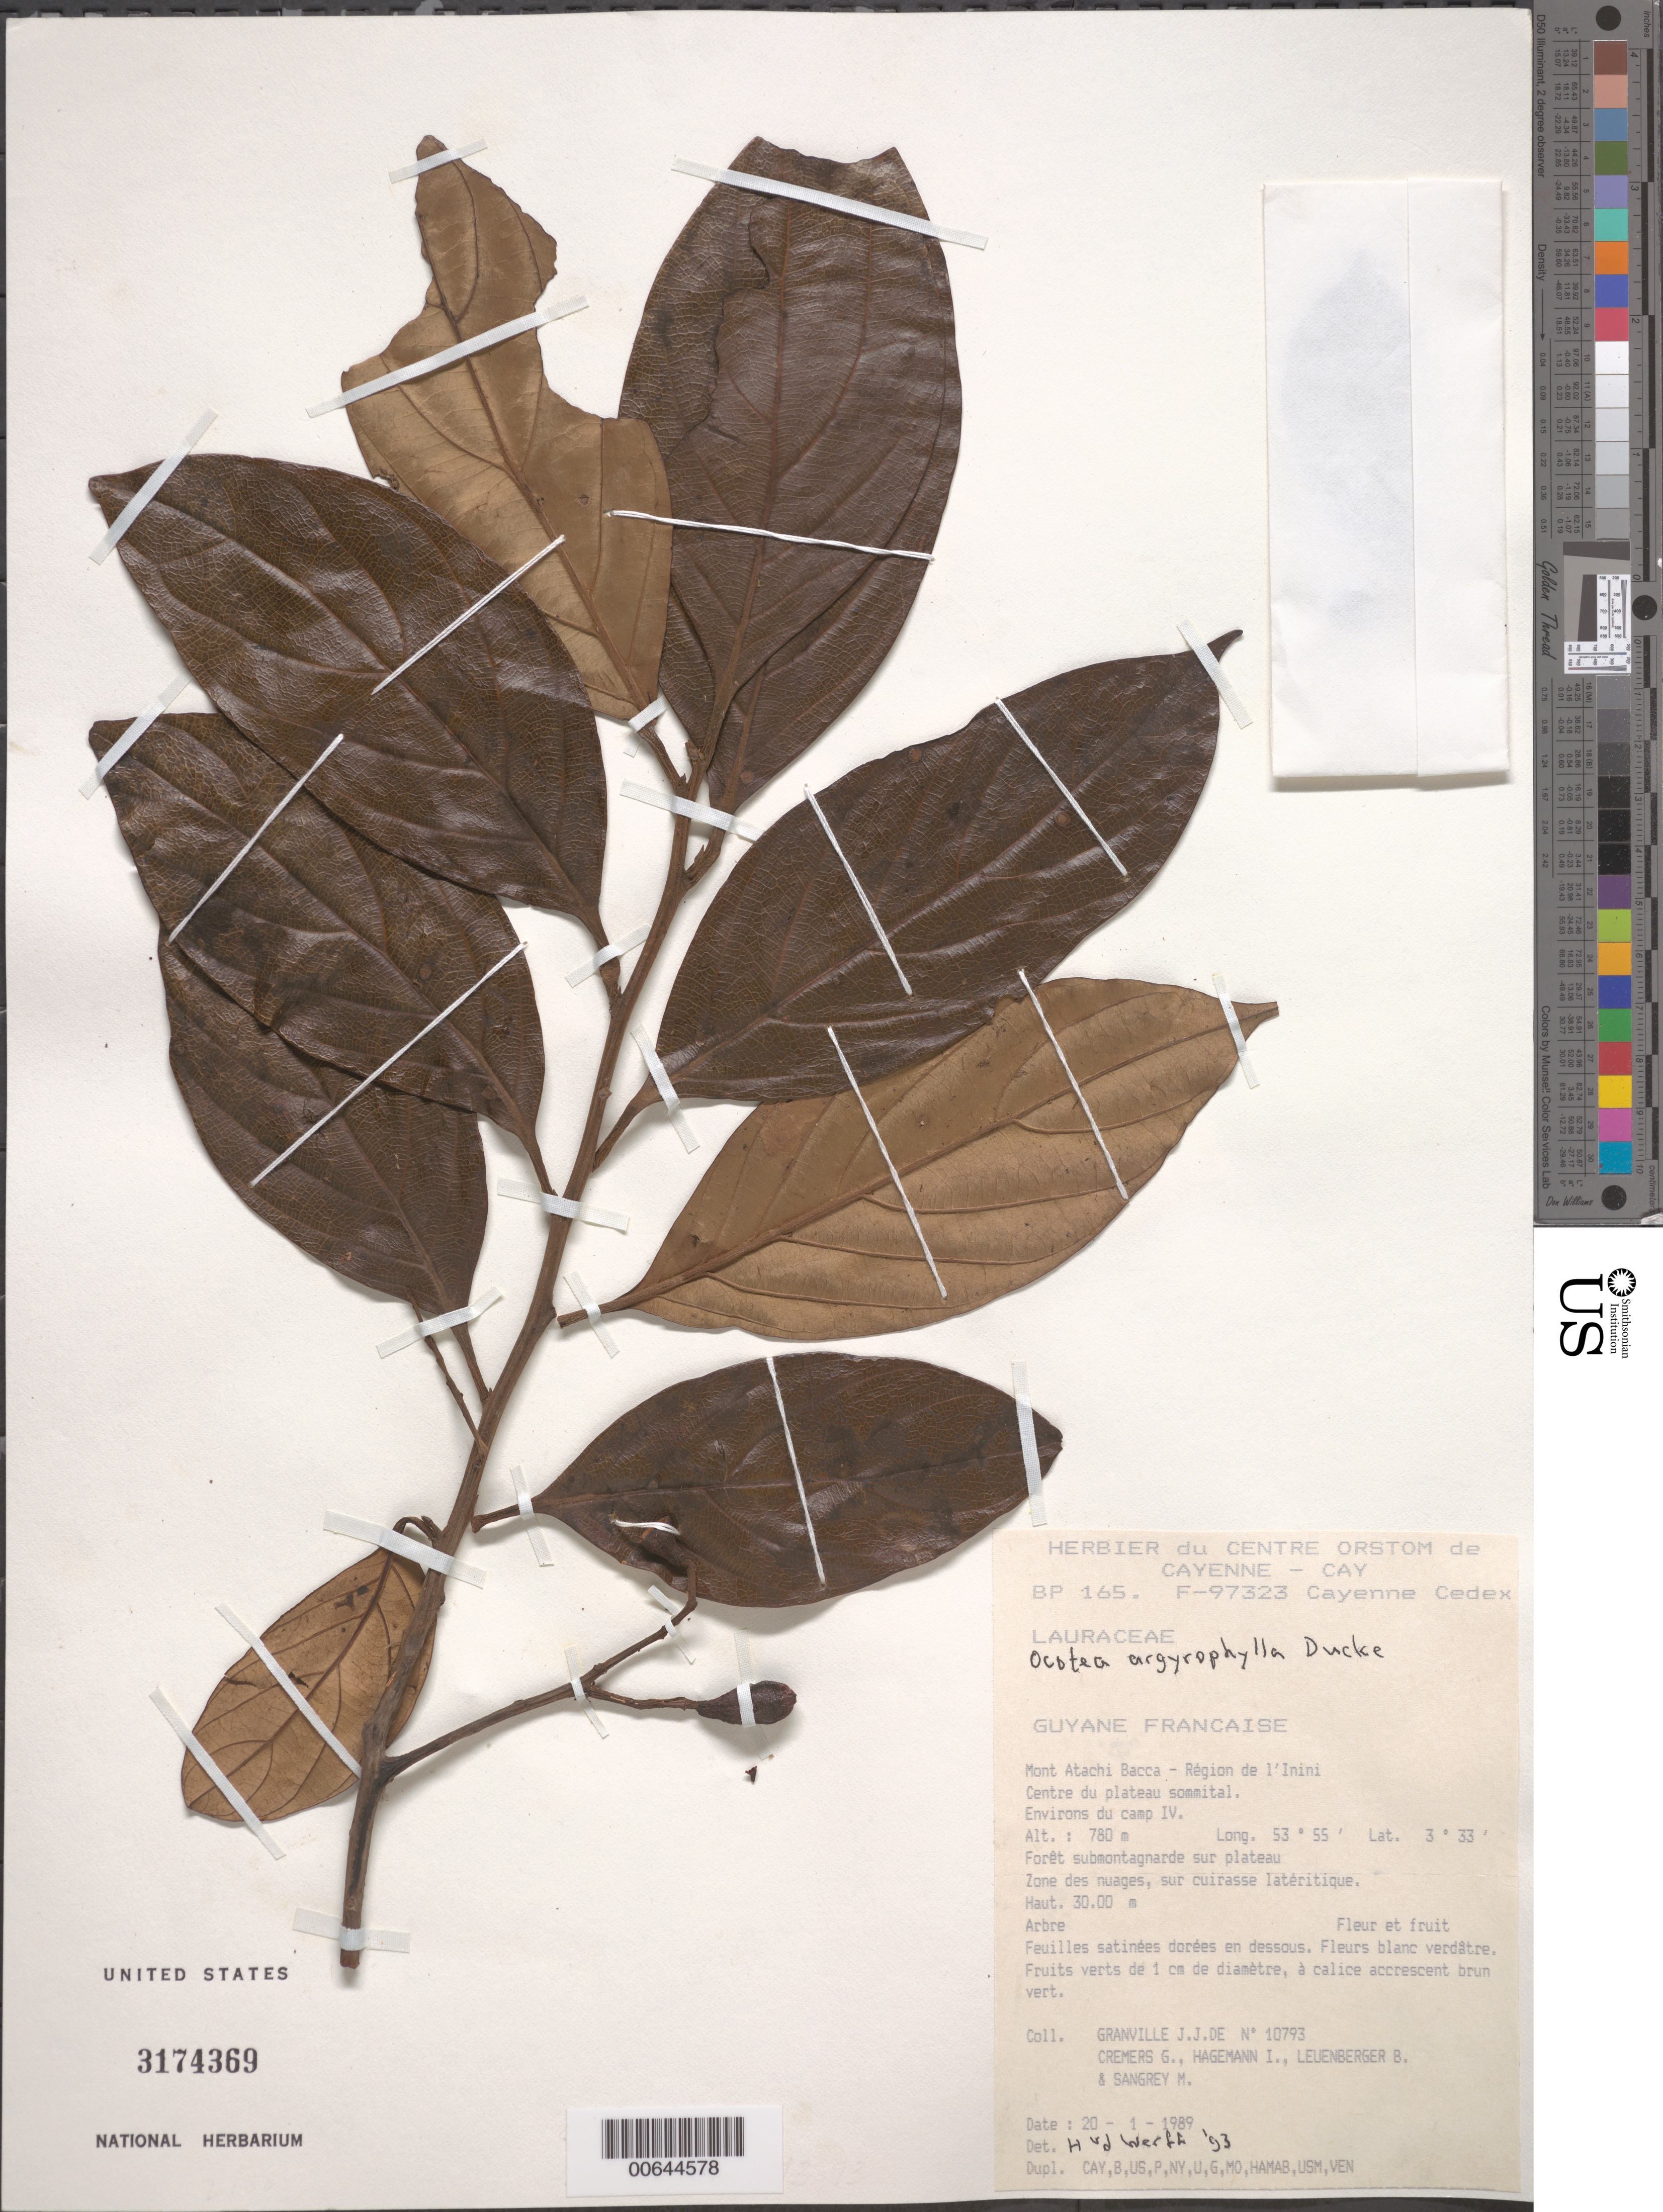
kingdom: Plantae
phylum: Tracheophyta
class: Magnoliopsida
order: Laurales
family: Lauraceae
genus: Ocotea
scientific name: Ocotea argyrophylla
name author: Ducke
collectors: J.-J. de Granville, G. Cremers, J. Hagemann, B. E. Leuenberger & M. S. Sangrey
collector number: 10793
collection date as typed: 20-Jan-89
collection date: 1989-01-20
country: French Guiana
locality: Mont Atachi Bacca, région de l'Inini, Centre du plateau sommital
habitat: Forêt submontagnarde sur plateau, zones de Nuages, sur cuirasse latèritique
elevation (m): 780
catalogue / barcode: US 3174369